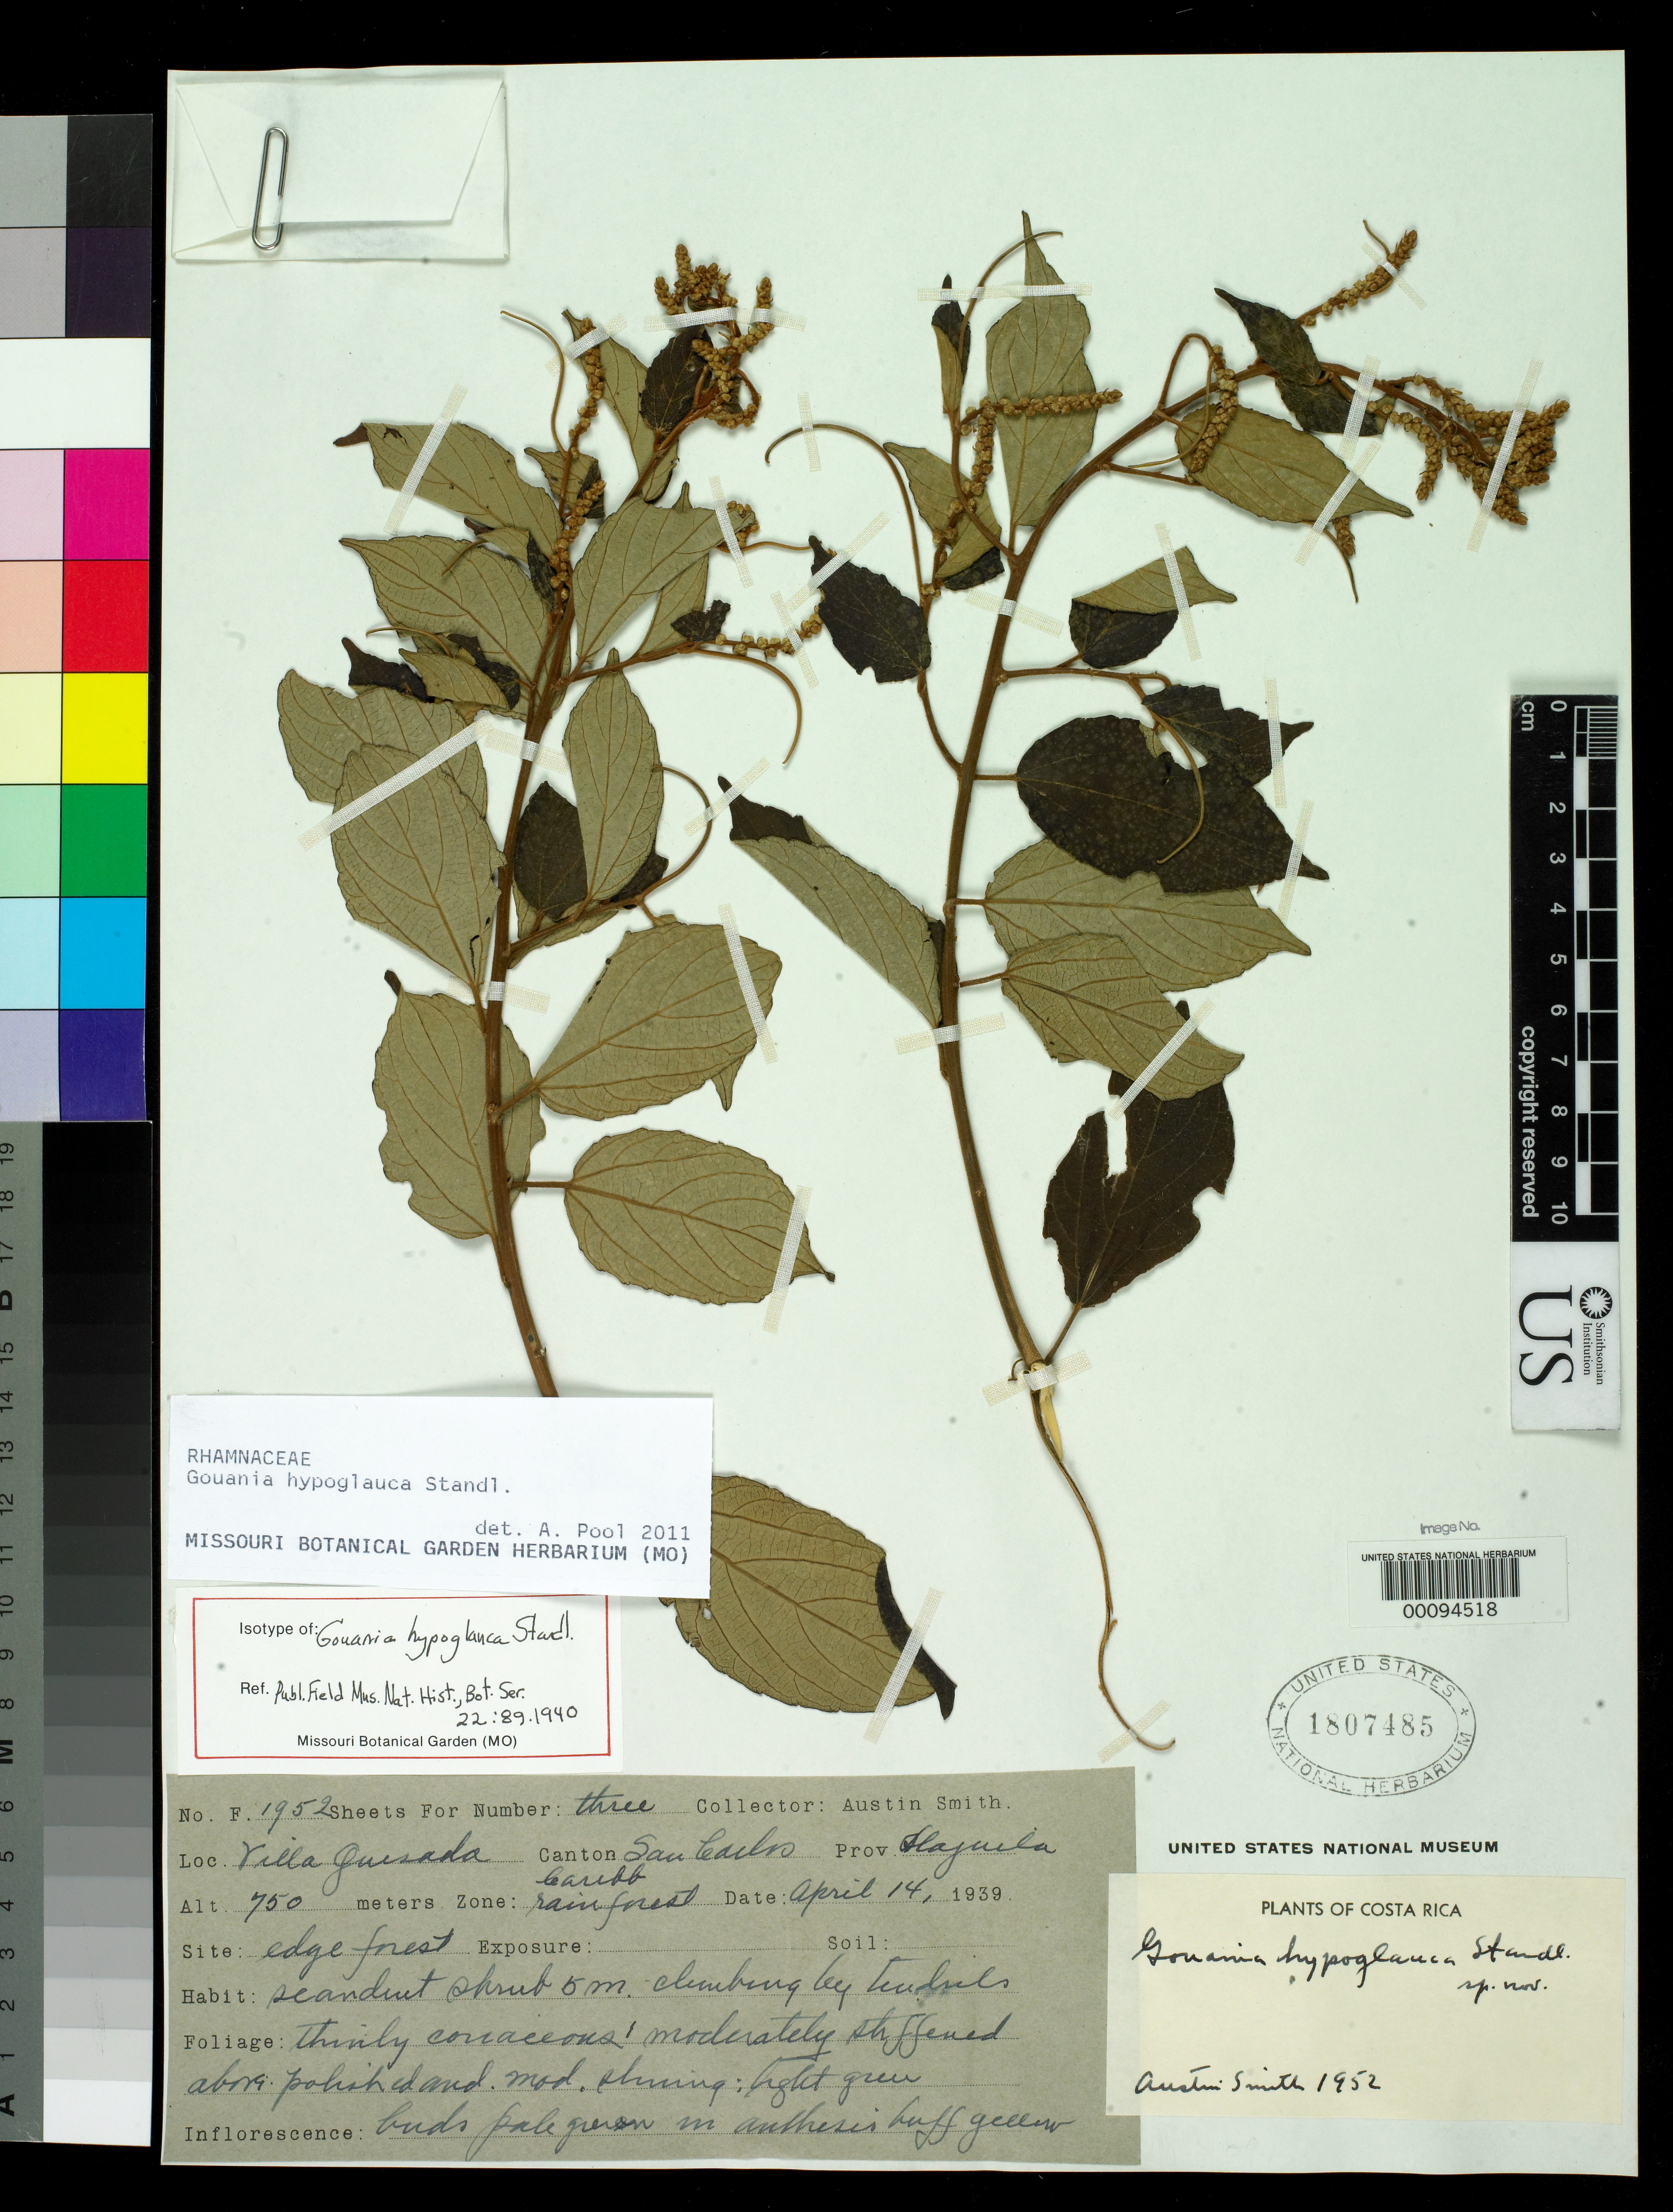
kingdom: Plantae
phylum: Tracheophyta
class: Magnoliopsida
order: Rosales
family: Rhamnaceae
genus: Gouania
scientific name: Gouania hypoglauca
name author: Standl.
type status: Isotype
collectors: Aust P. Smith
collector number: F 1952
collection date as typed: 14 Apr 1939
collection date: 1939-04-14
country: Costa Rica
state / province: Alajuela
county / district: San Carlos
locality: Villa Quesada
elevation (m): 750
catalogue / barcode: US 1807485